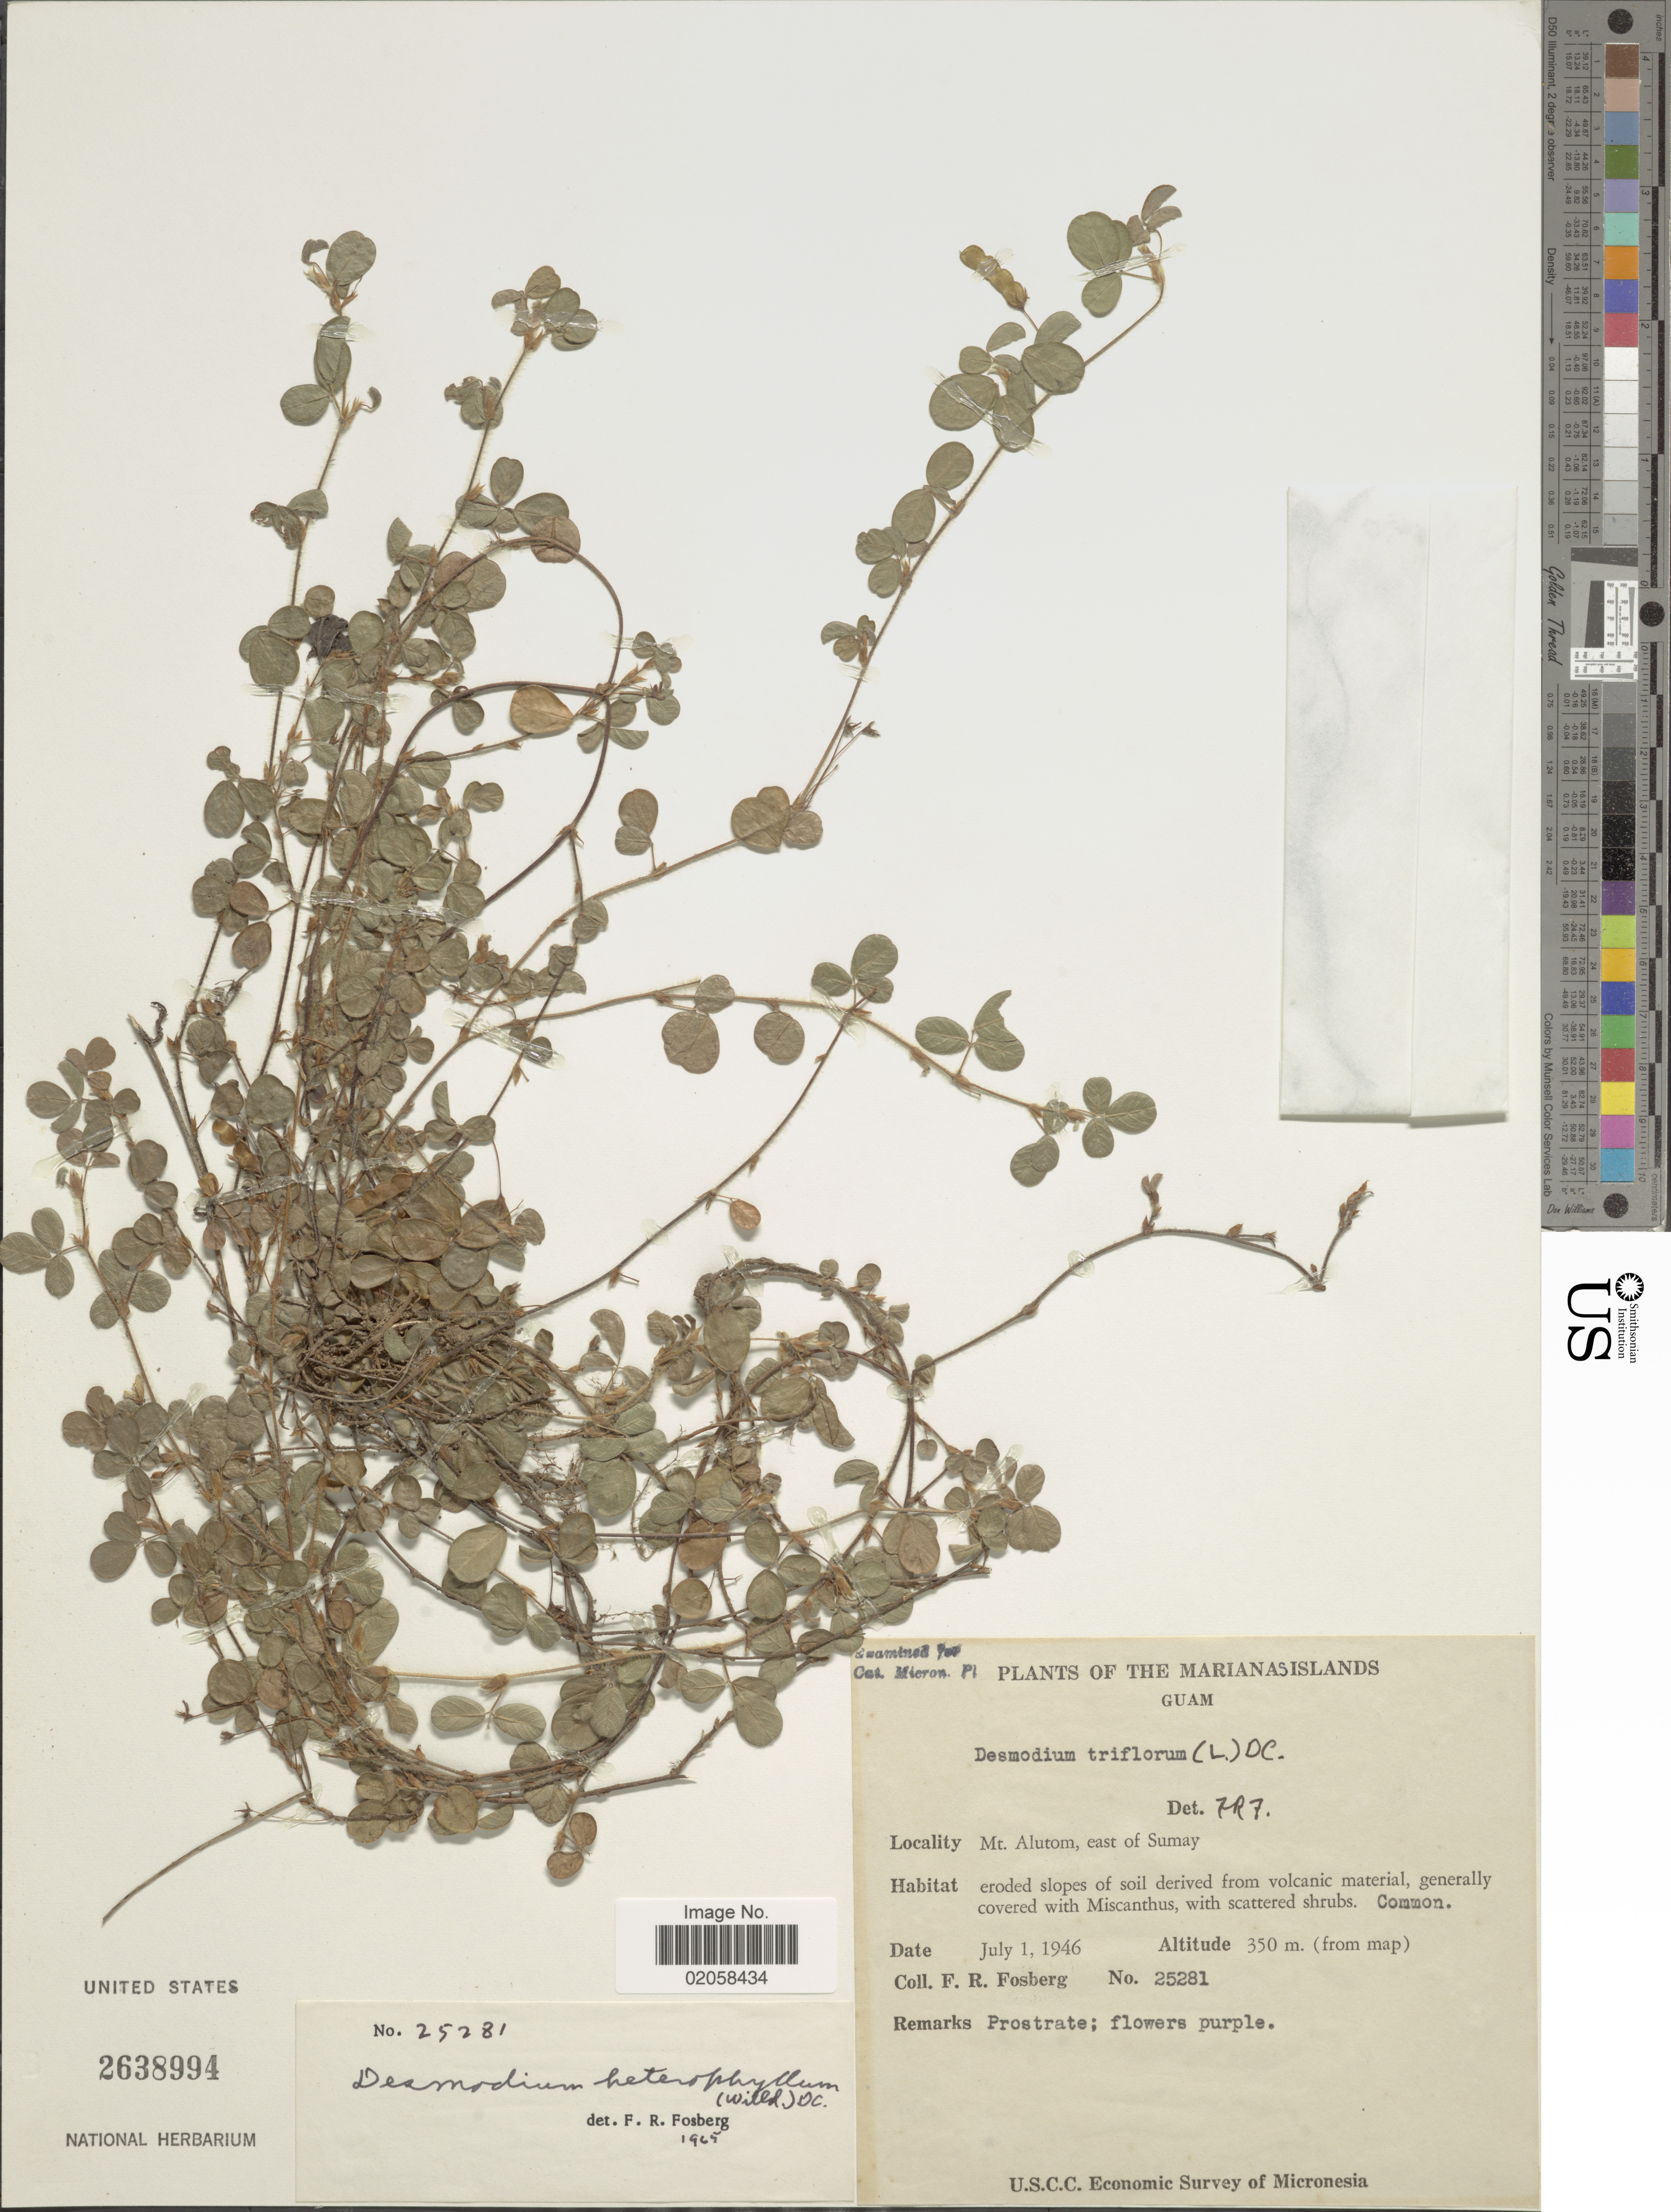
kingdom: Plantae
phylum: Tracheophyta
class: Magnoliopsida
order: Fabales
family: Fabaceae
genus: Grona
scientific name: Grona heterophylla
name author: (Willd.) H. Ohashi & K. Ohashi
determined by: Strong, Mark T., (BOT), Smithsonian Institution - National Museum of Natural History (UNITED STATES)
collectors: F. R. Fosberg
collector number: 25281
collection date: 1946-07-01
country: Guam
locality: Mariana Islands, Guam, Mt. Alutom, east of Sumay, eroded slopes.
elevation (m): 350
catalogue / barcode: US 2638994